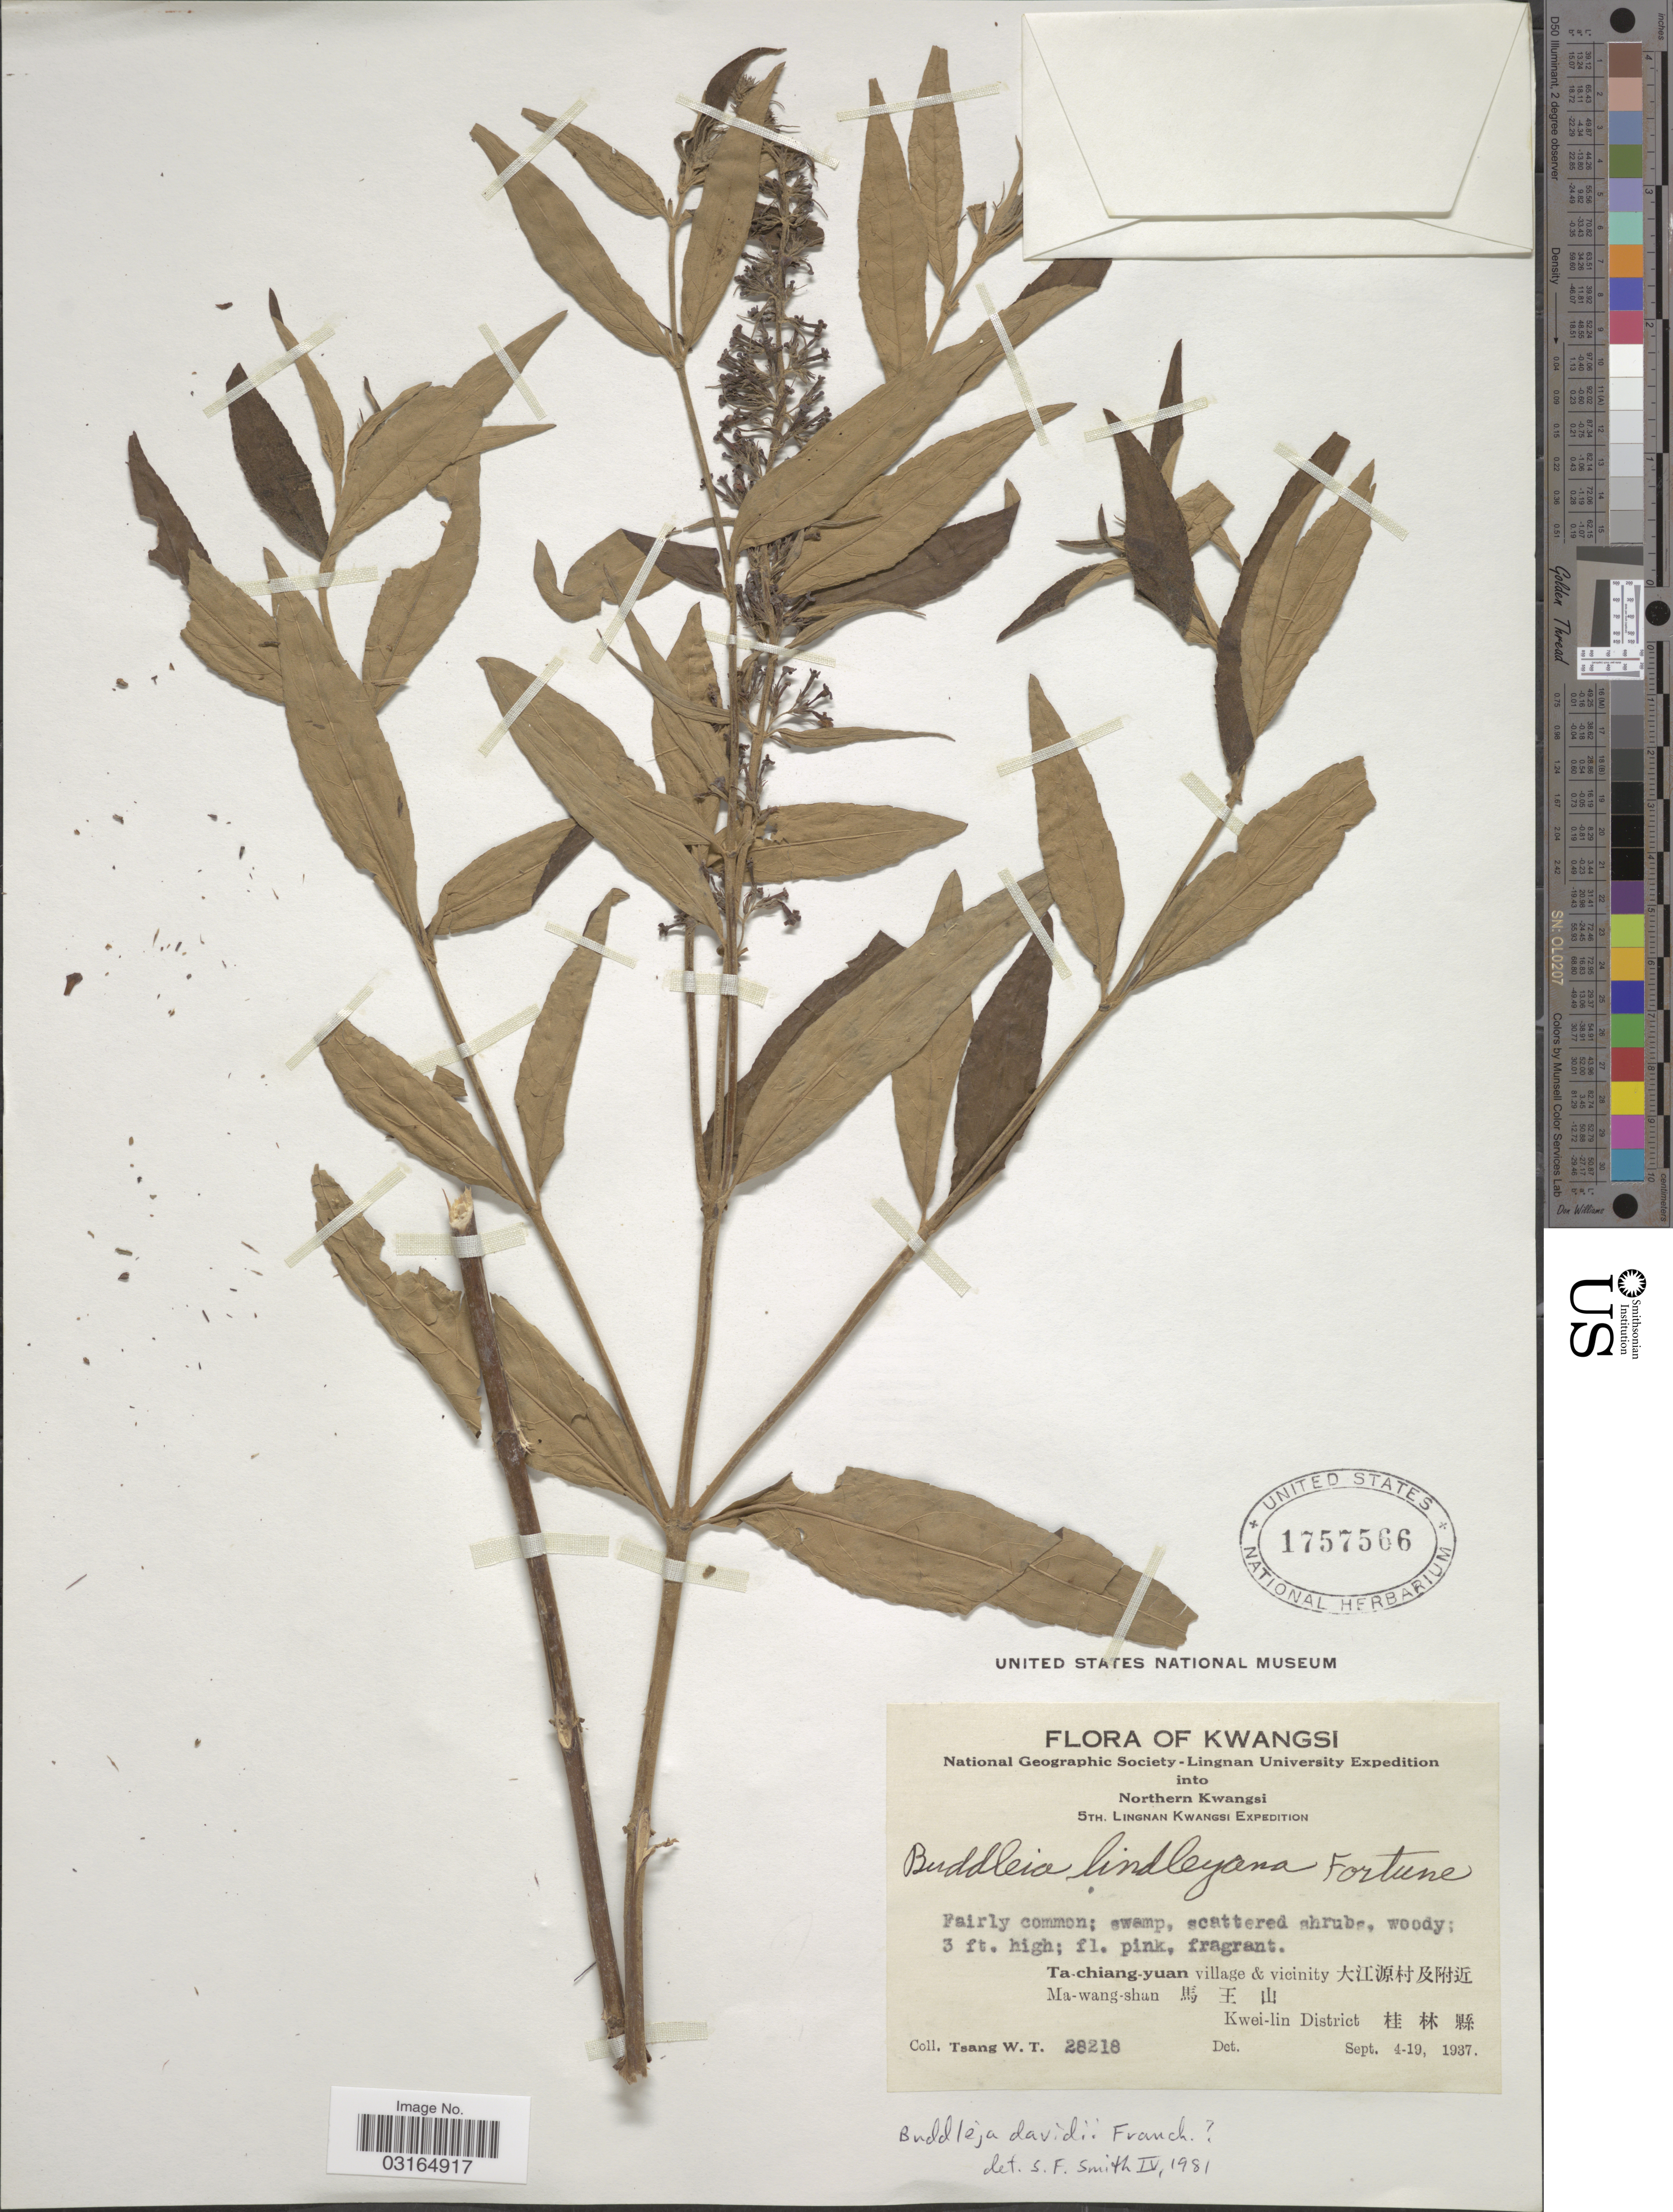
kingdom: Plantae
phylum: Tracheophyta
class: Magnoliopsida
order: Lamiales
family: Scrophulariaceae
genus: Buddleja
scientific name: Buddleja davidii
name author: Franch.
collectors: W. T. Tsang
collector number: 28218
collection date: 1937-09-04/1937-09-19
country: China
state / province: Guangxi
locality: Kwangsi. Northern Kwangsi. Ta-chiang-yuan village & vicinity. Ma-wang-shan. Kwei-lin District.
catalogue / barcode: US 1757566